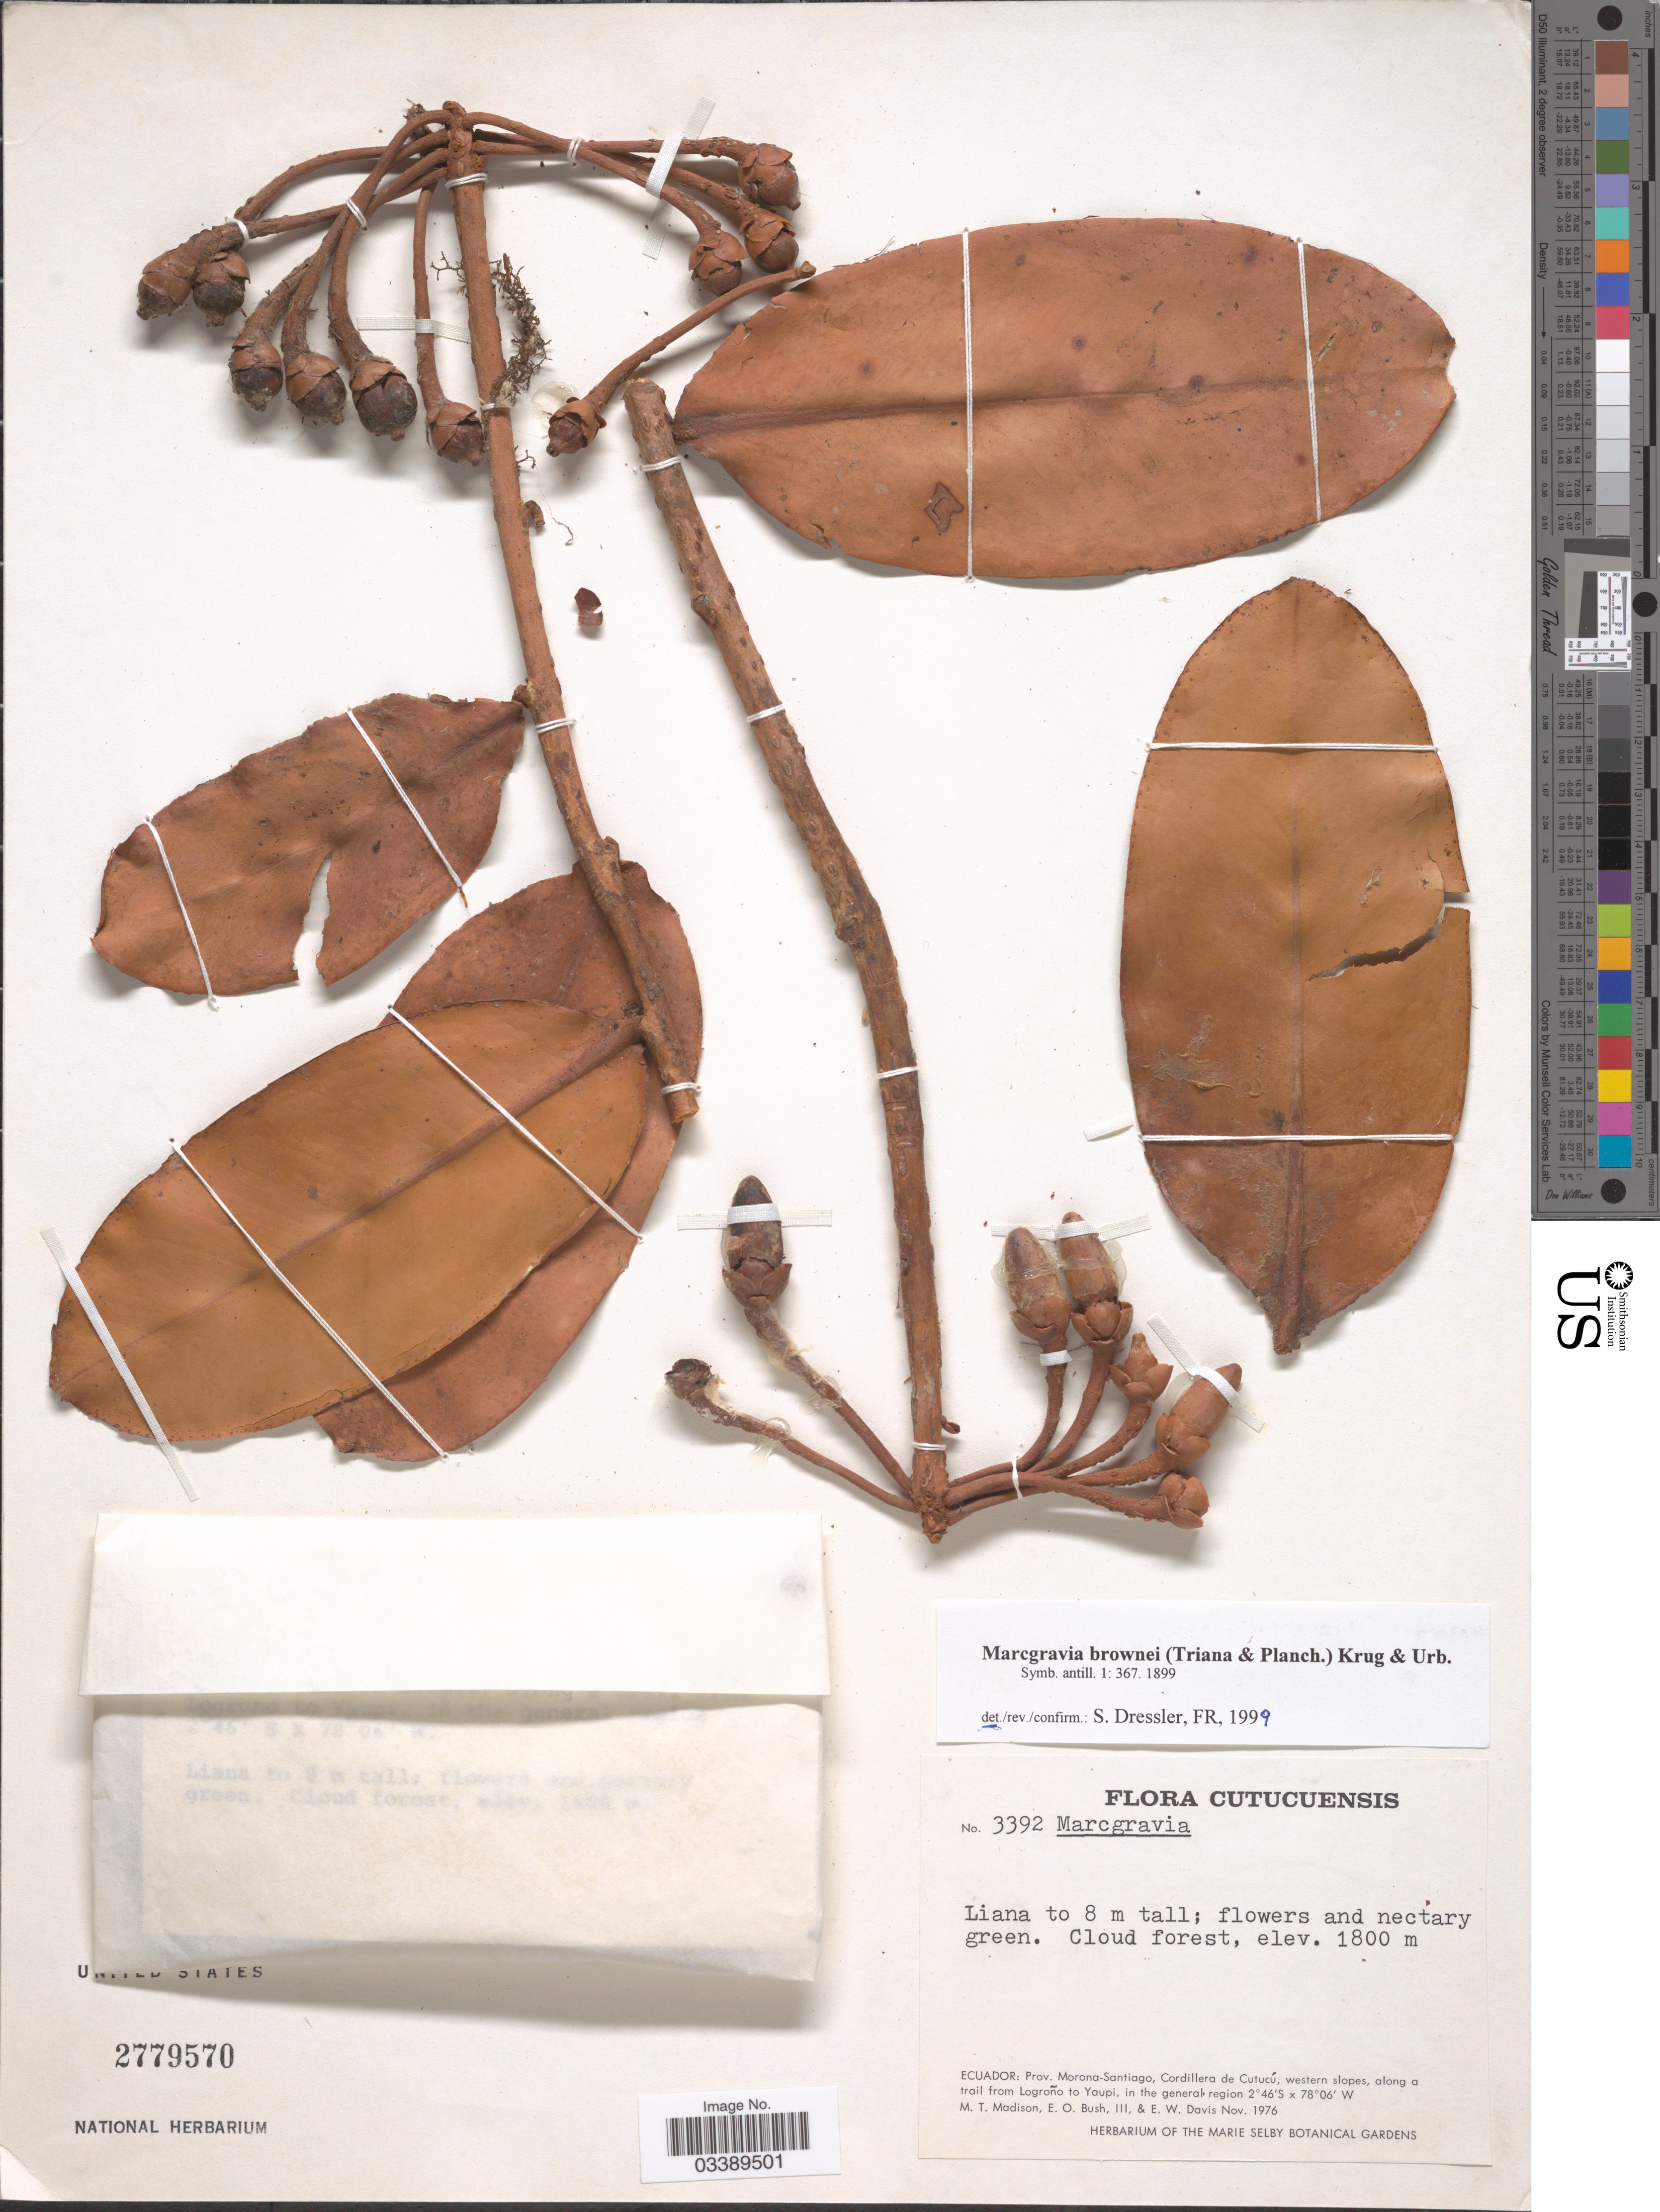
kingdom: Plantae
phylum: Tracheophyta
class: Magnoliopsida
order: Ericales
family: Marcgraviaceae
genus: Marcgravia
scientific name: Marcgravia brownei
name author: (Triana & Planch.) Krug & Urb.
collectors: M. T. Madison, E. O. Bush & E. W. Davis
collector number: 3392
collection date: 1976-11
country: Ecuador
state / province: Morona-Santiago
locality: Cordillera de Cutucú, western slopes, along a trail from Lagroño to Yaupi, in the general region.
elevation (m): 1800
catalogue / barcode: US 2779570